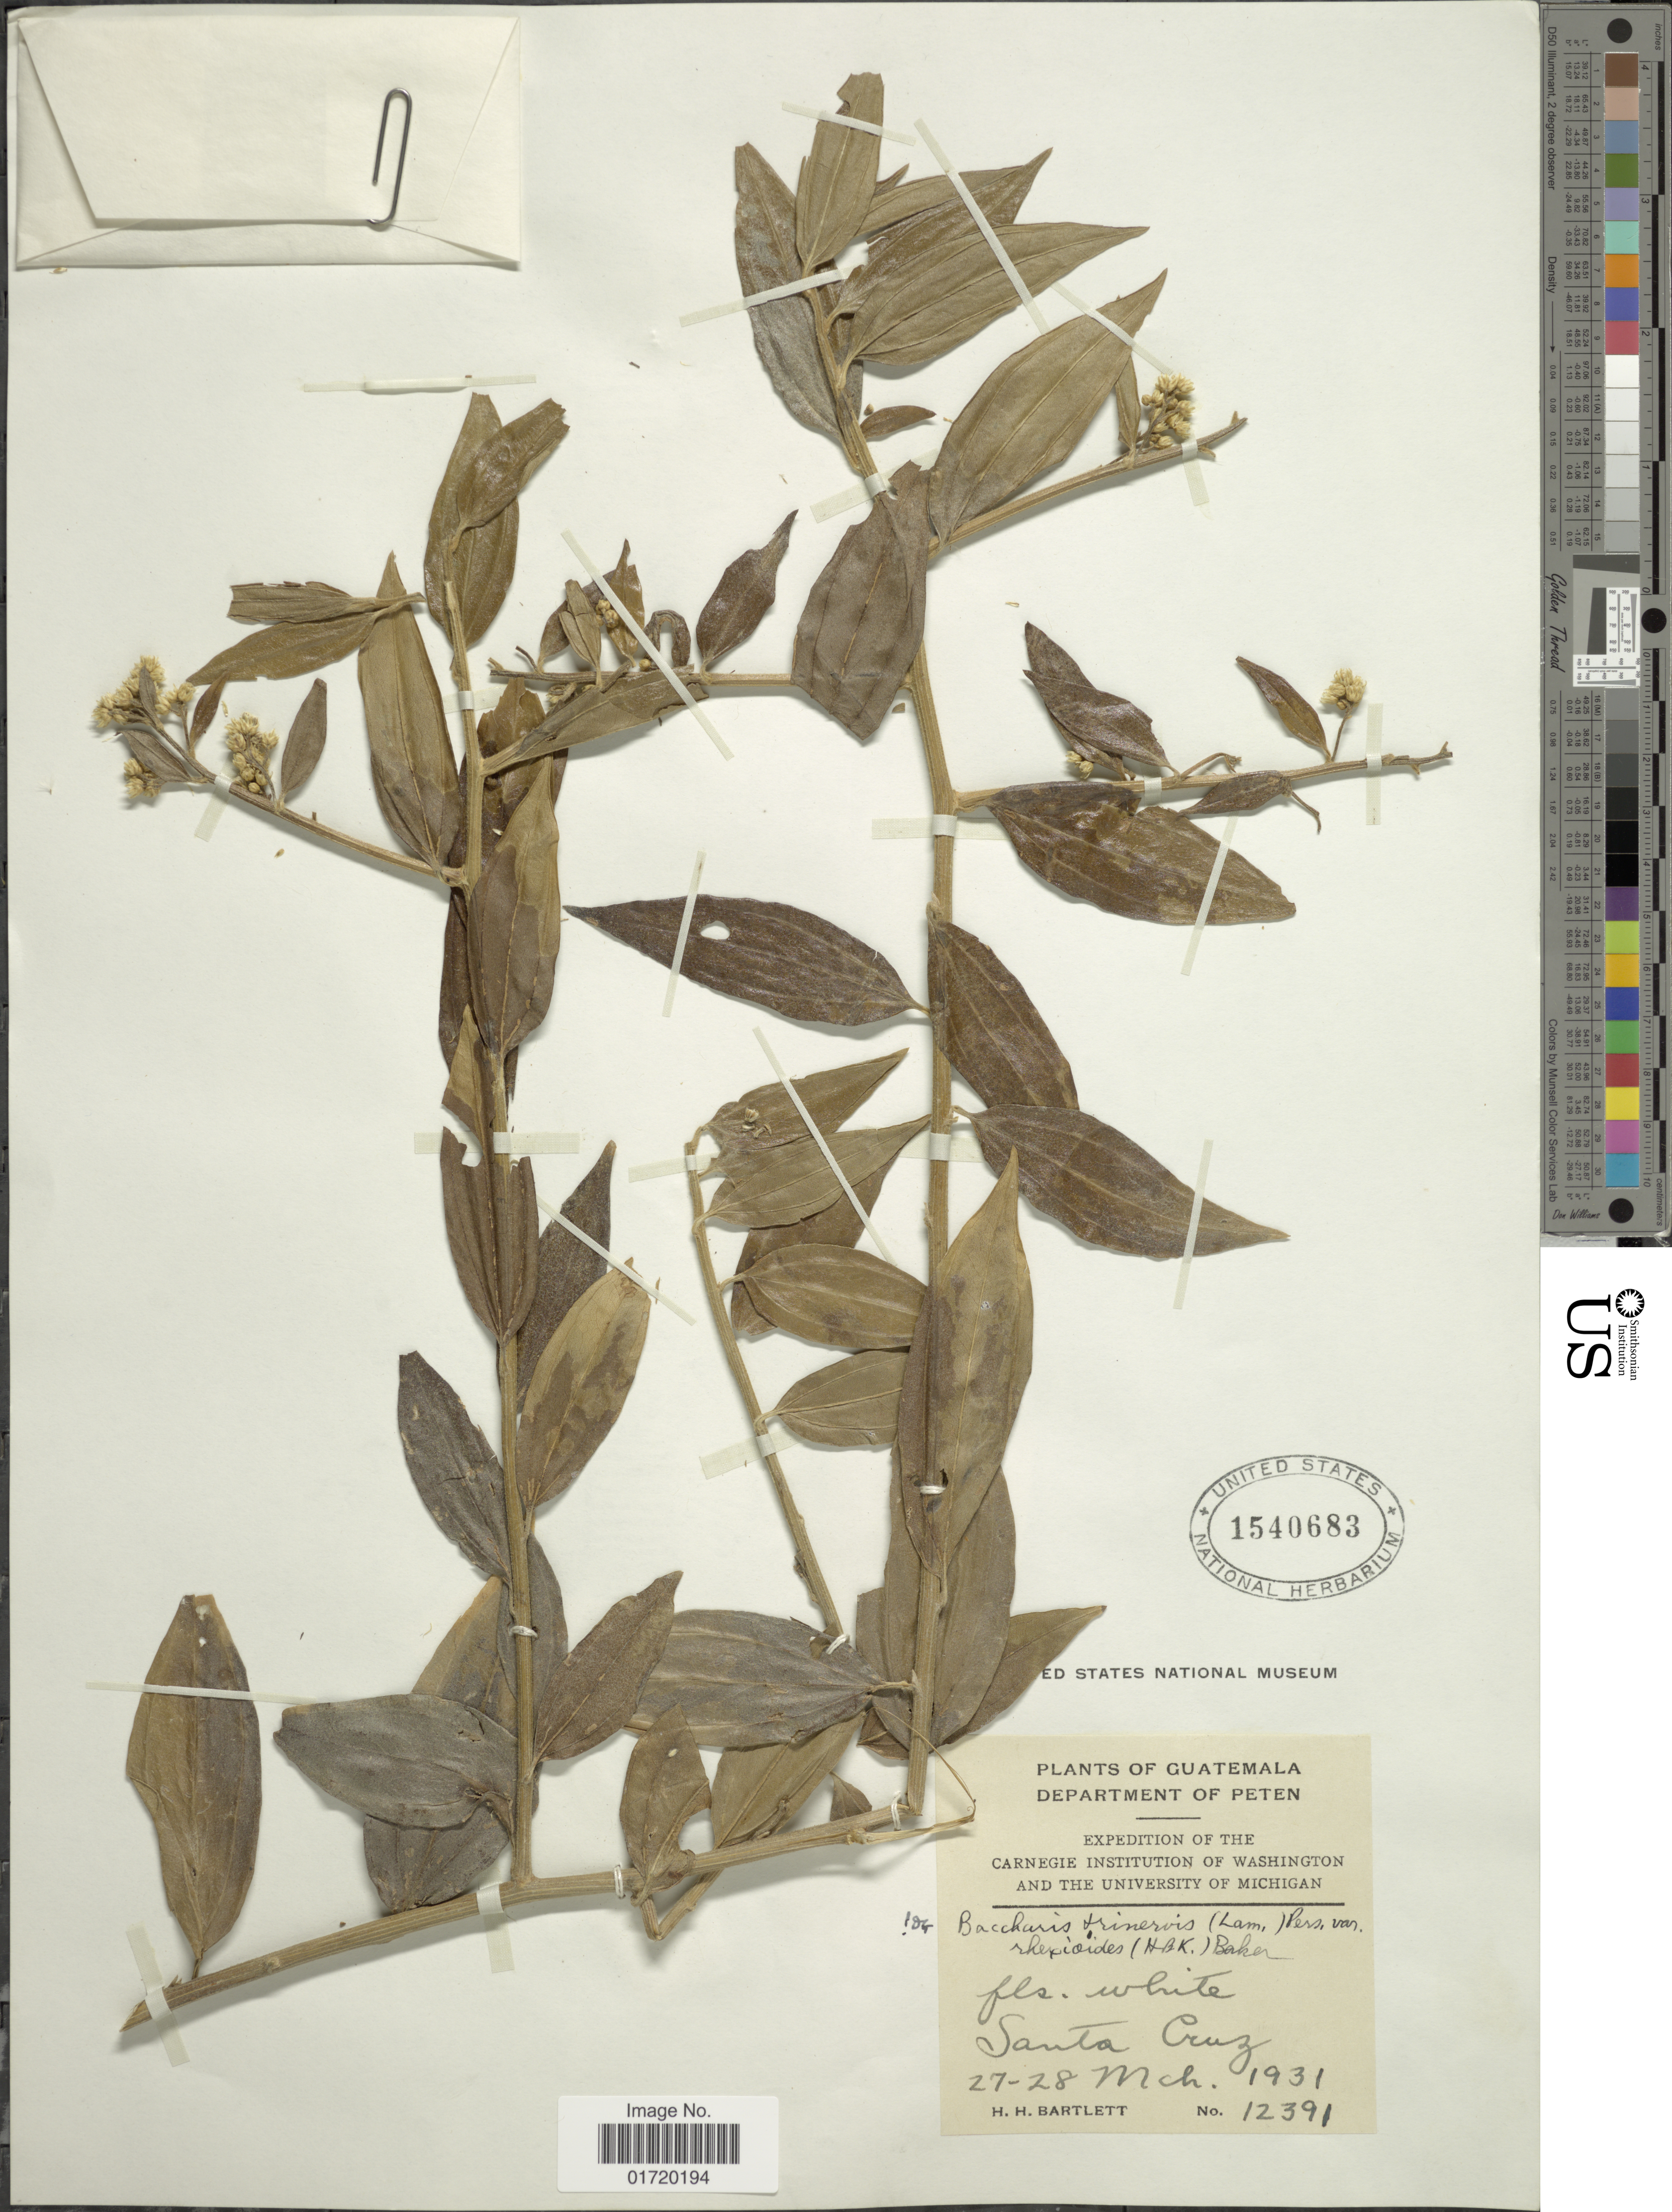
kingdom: Plantae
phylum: Tracheophyta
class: Magnoliopsida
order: Asterales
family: Asteraceae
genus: Baccharis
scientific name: Baccharis trinervis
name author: (Lam.) Pers.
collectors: H. H. Bartlett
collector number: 12391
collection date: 1931-03-27/1931-03-28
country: Guatemala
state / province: El Petén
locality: Santa Cruz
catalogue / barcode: US 1540683